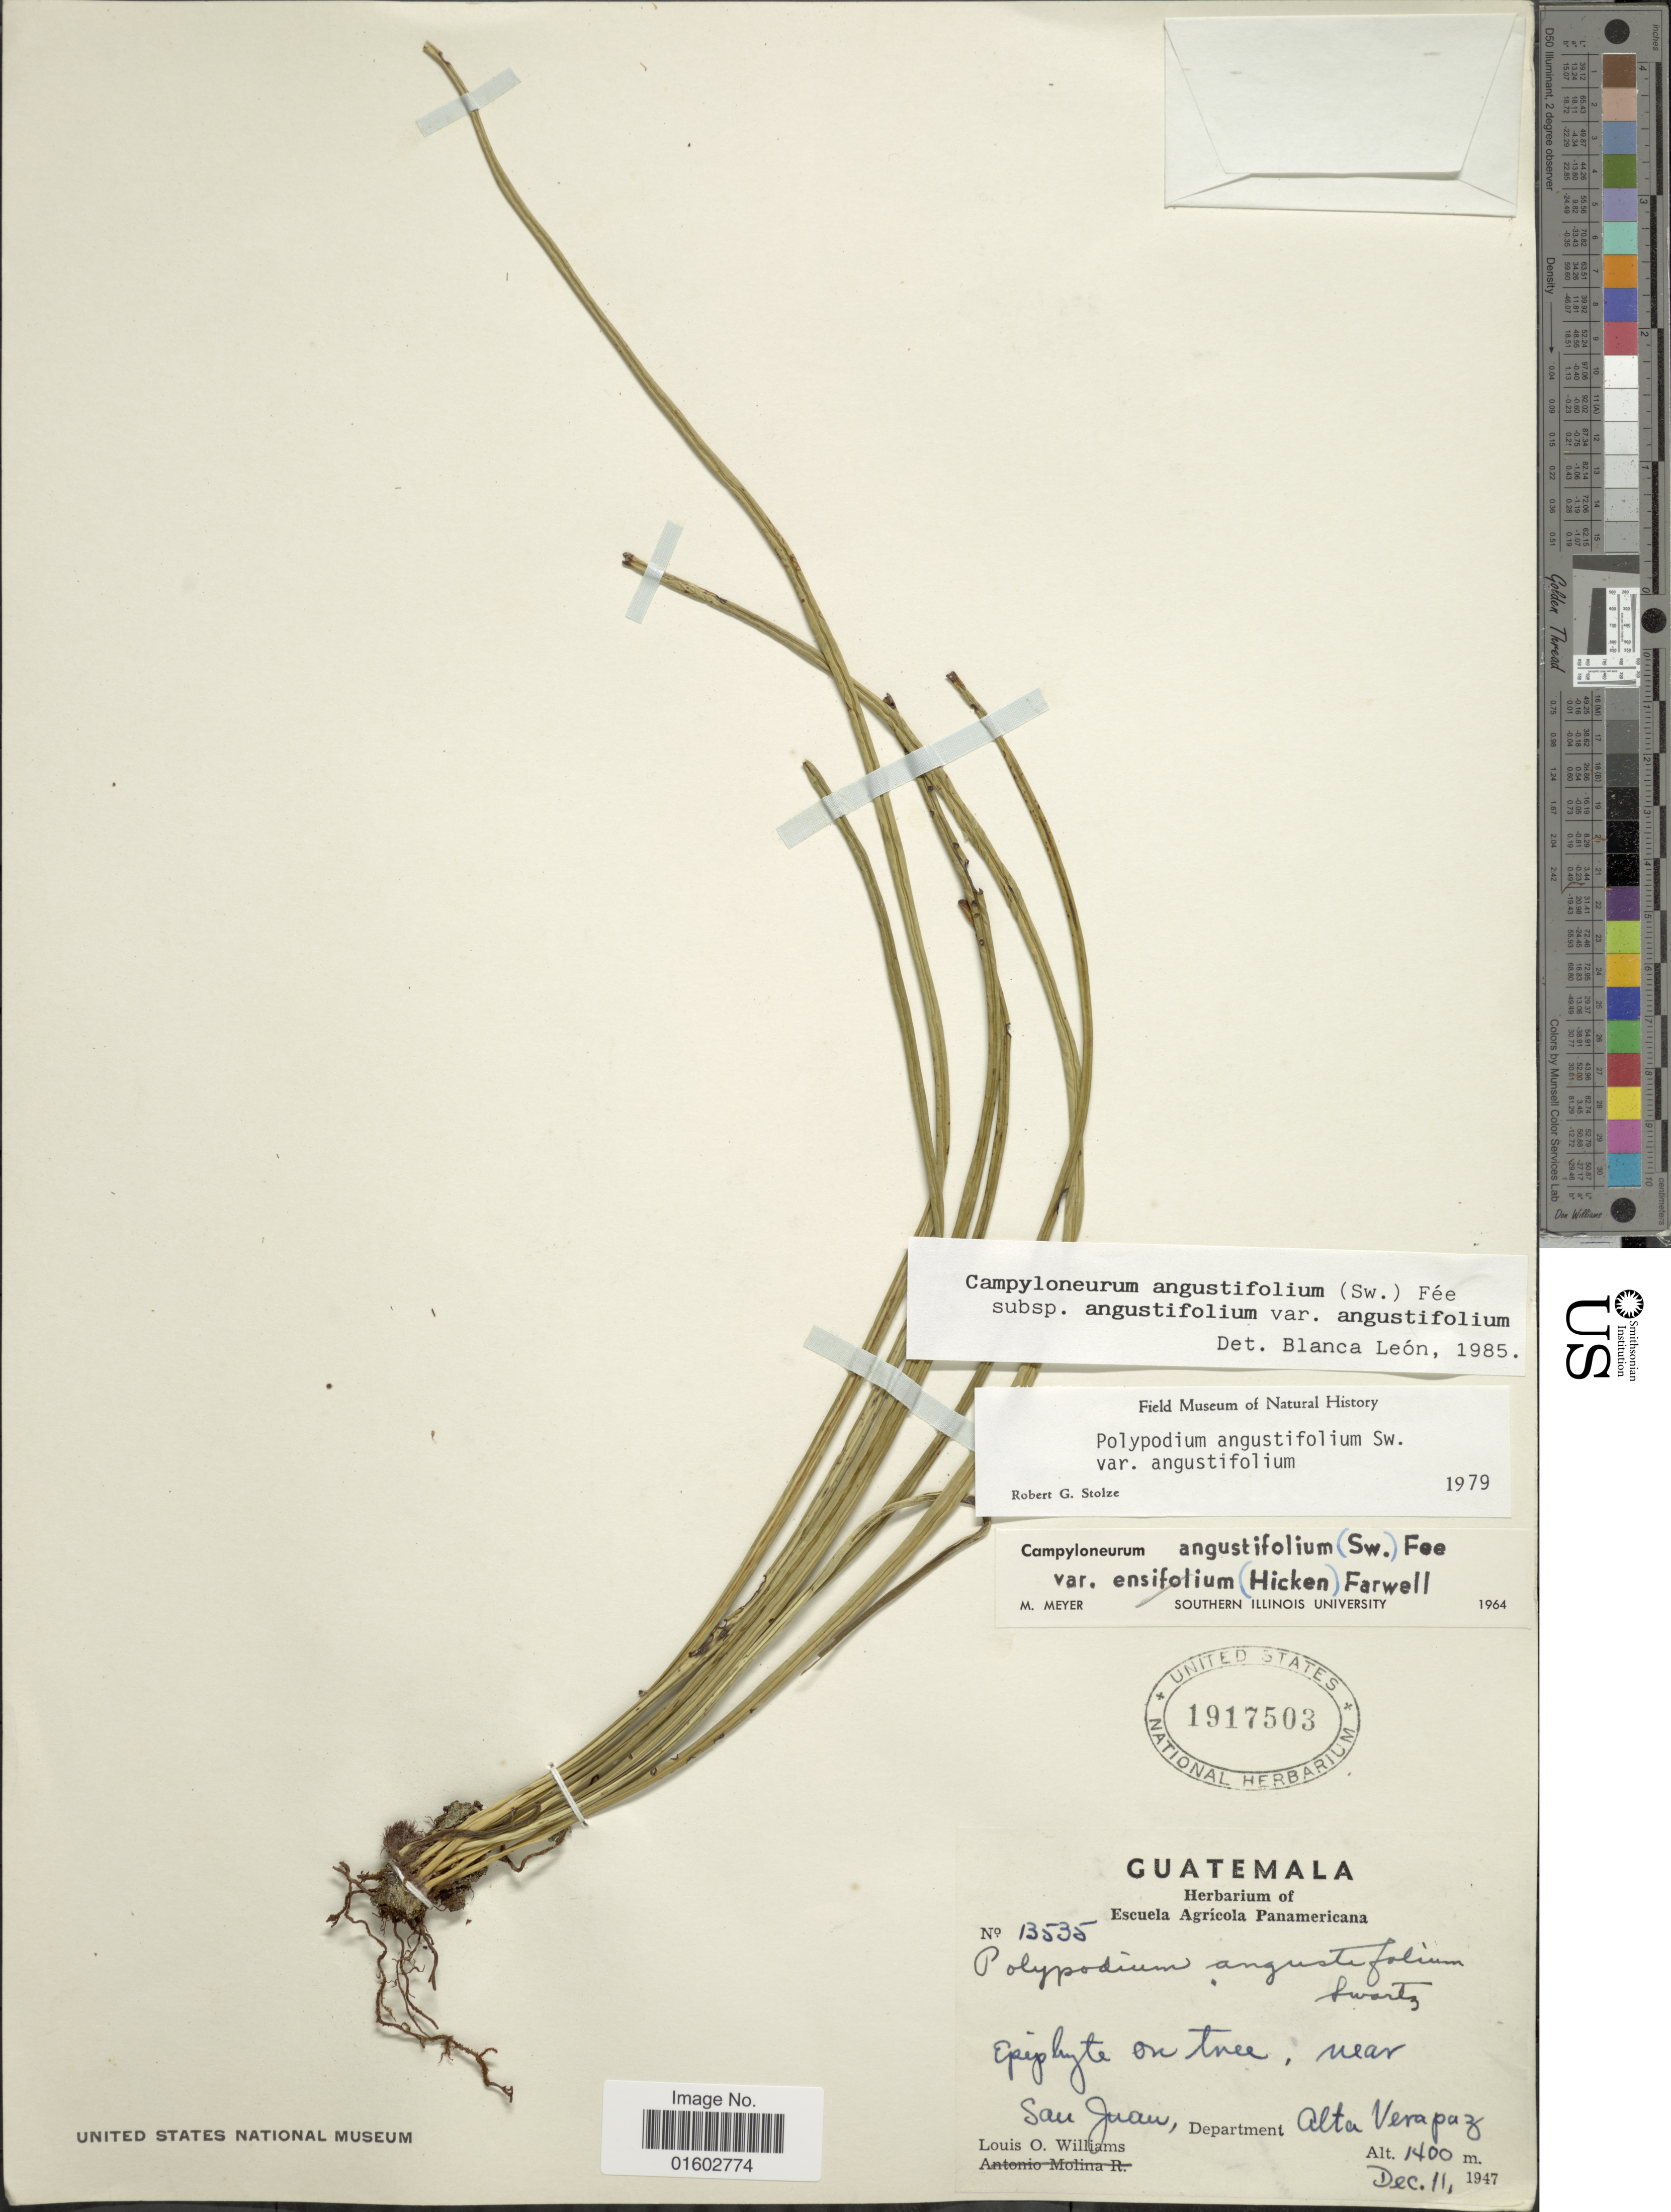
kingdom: Plantae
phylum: Tracheophyta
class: Polypodiopsida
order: Polypodiales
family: Polypodiaceae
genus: Campyloneurum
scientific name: Campyloneurum angustifolium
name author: (Sw.) Fée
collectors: L. O. Williams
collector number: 13535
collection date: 1947-12-11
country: Guatemala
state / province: Alta Verapaz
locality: Near San Juan, Department Alta Verapaz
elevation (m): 1400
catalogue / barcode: US 1917503